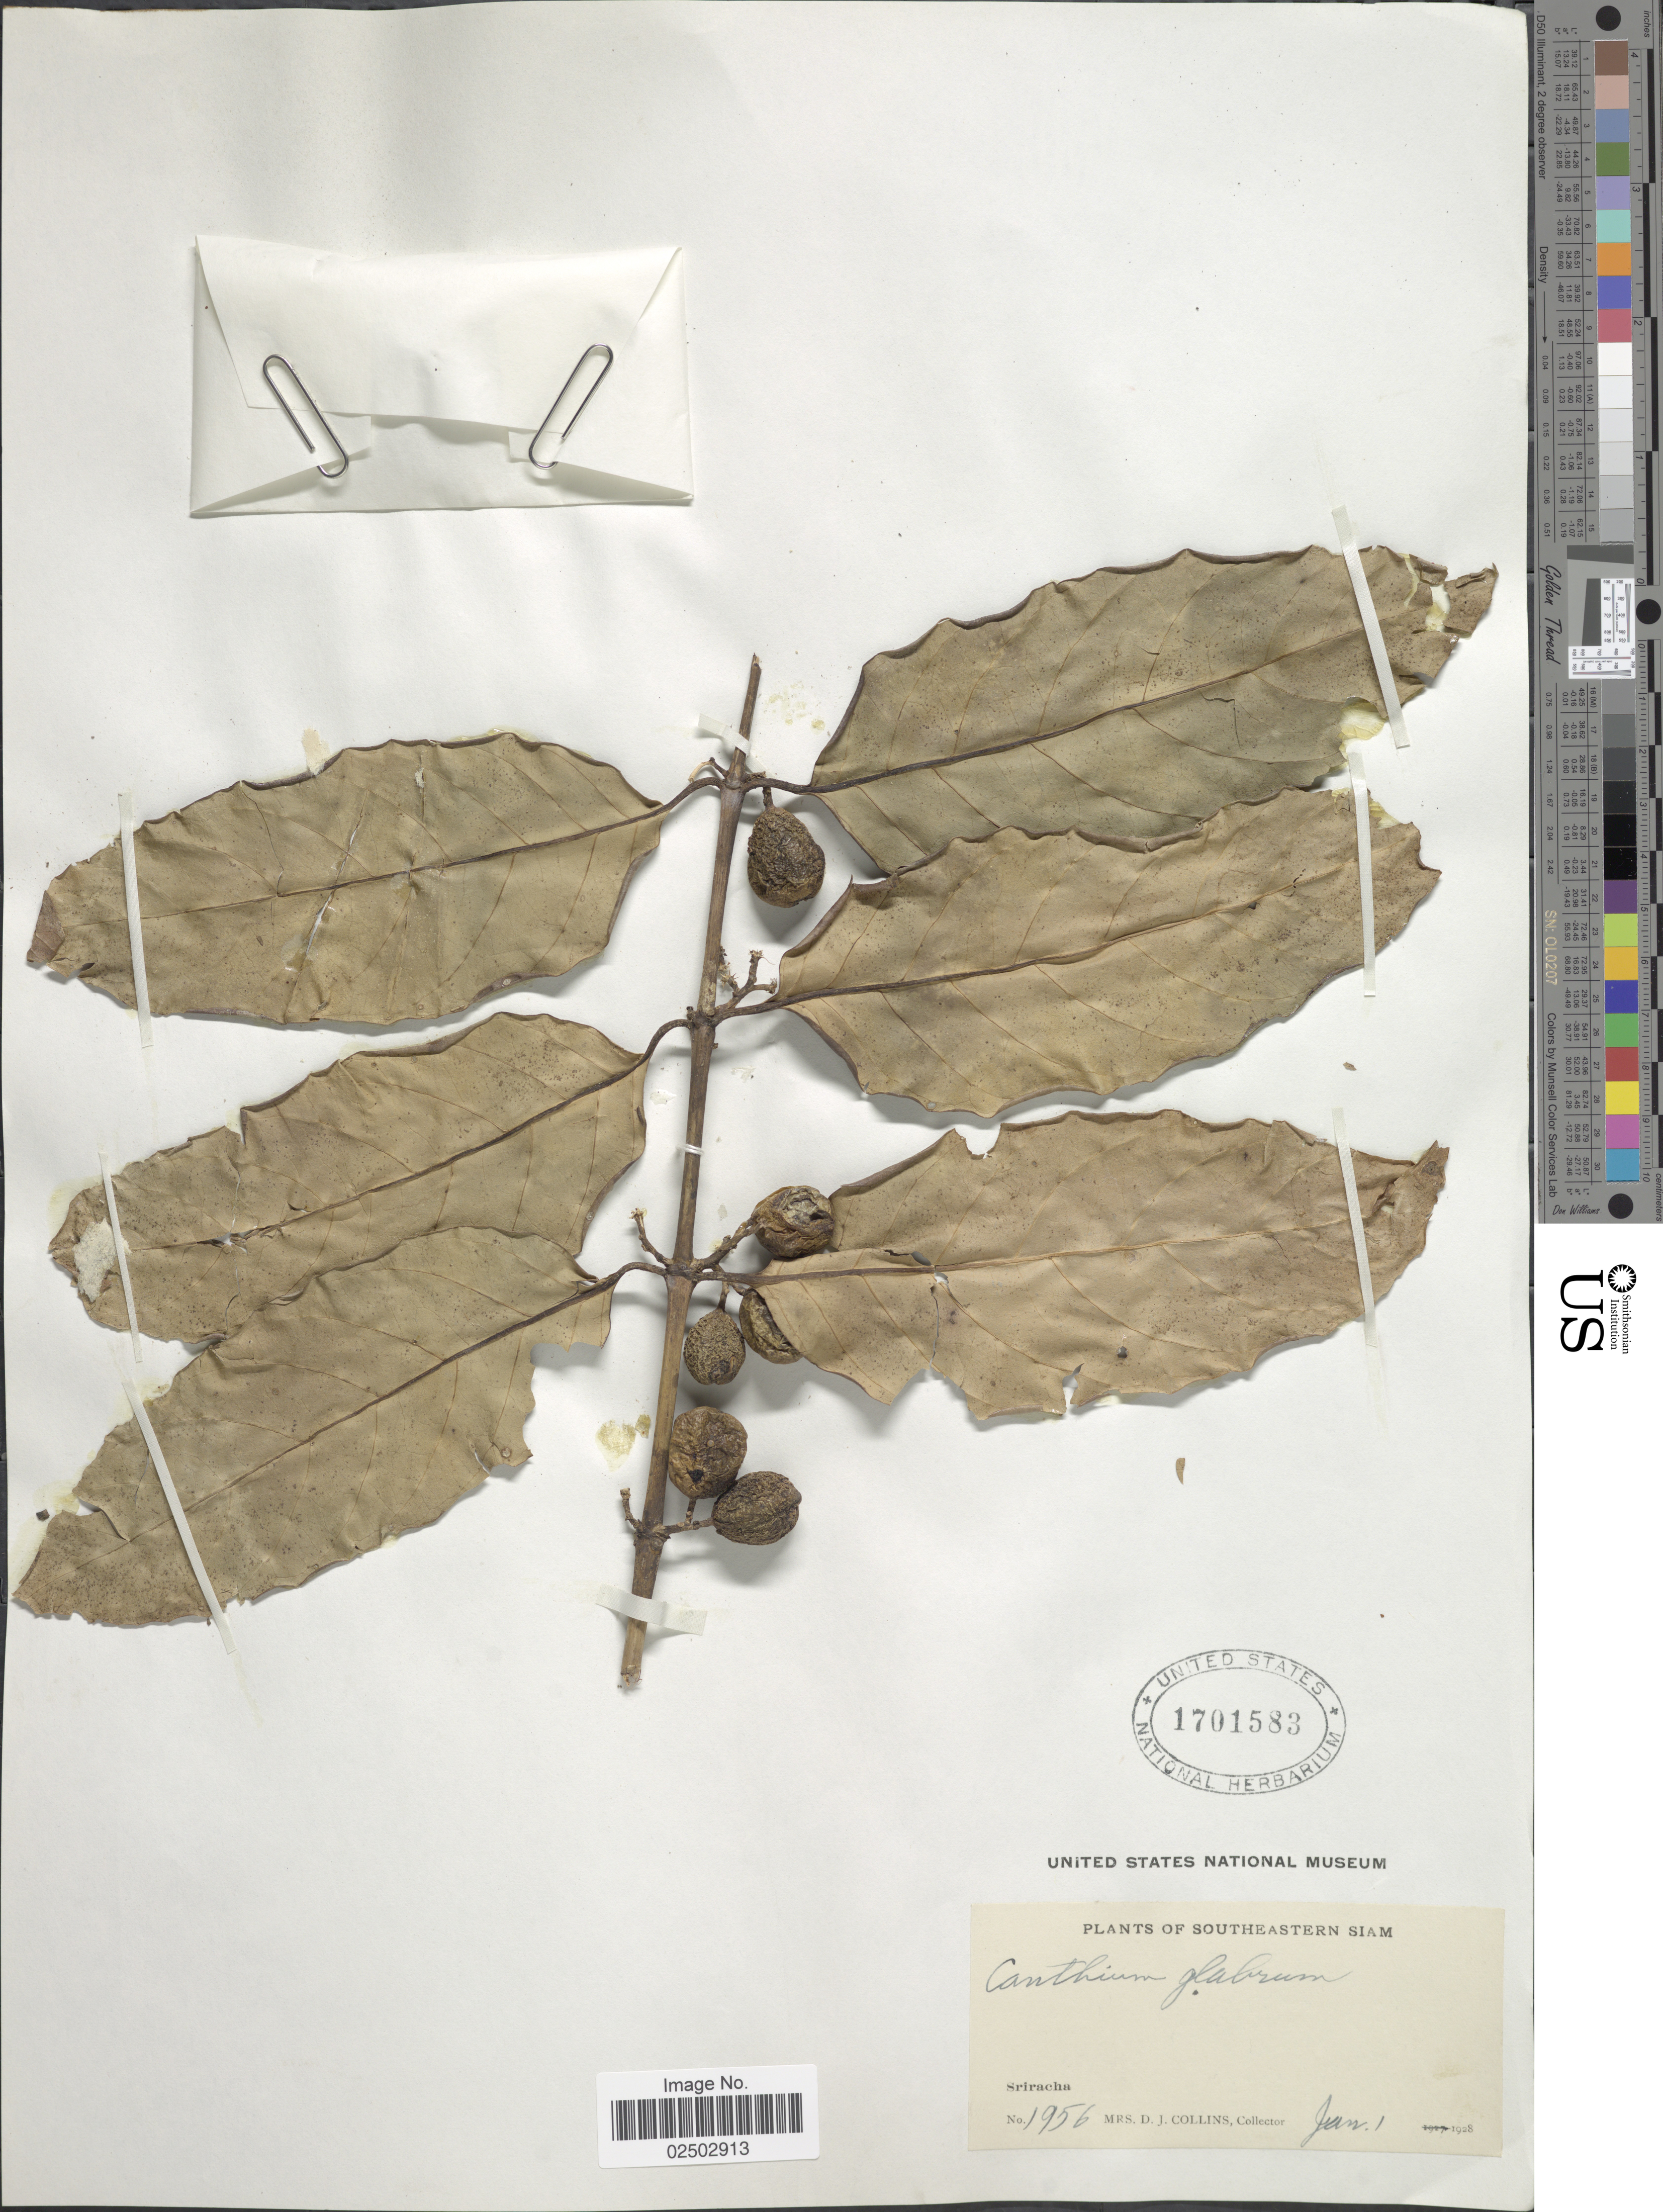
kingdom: Plantae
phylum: Tracheophyta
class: Magnoliopsida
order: Gentianales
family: Rubiaceae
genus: Canthium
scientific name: Canthium glabrum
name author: Blume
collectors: Mrs. D. J. Collins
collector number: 1956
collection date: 1928-01-01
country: Thailand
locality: Southeastern Siam, Sriracha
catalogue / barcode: US 1701583